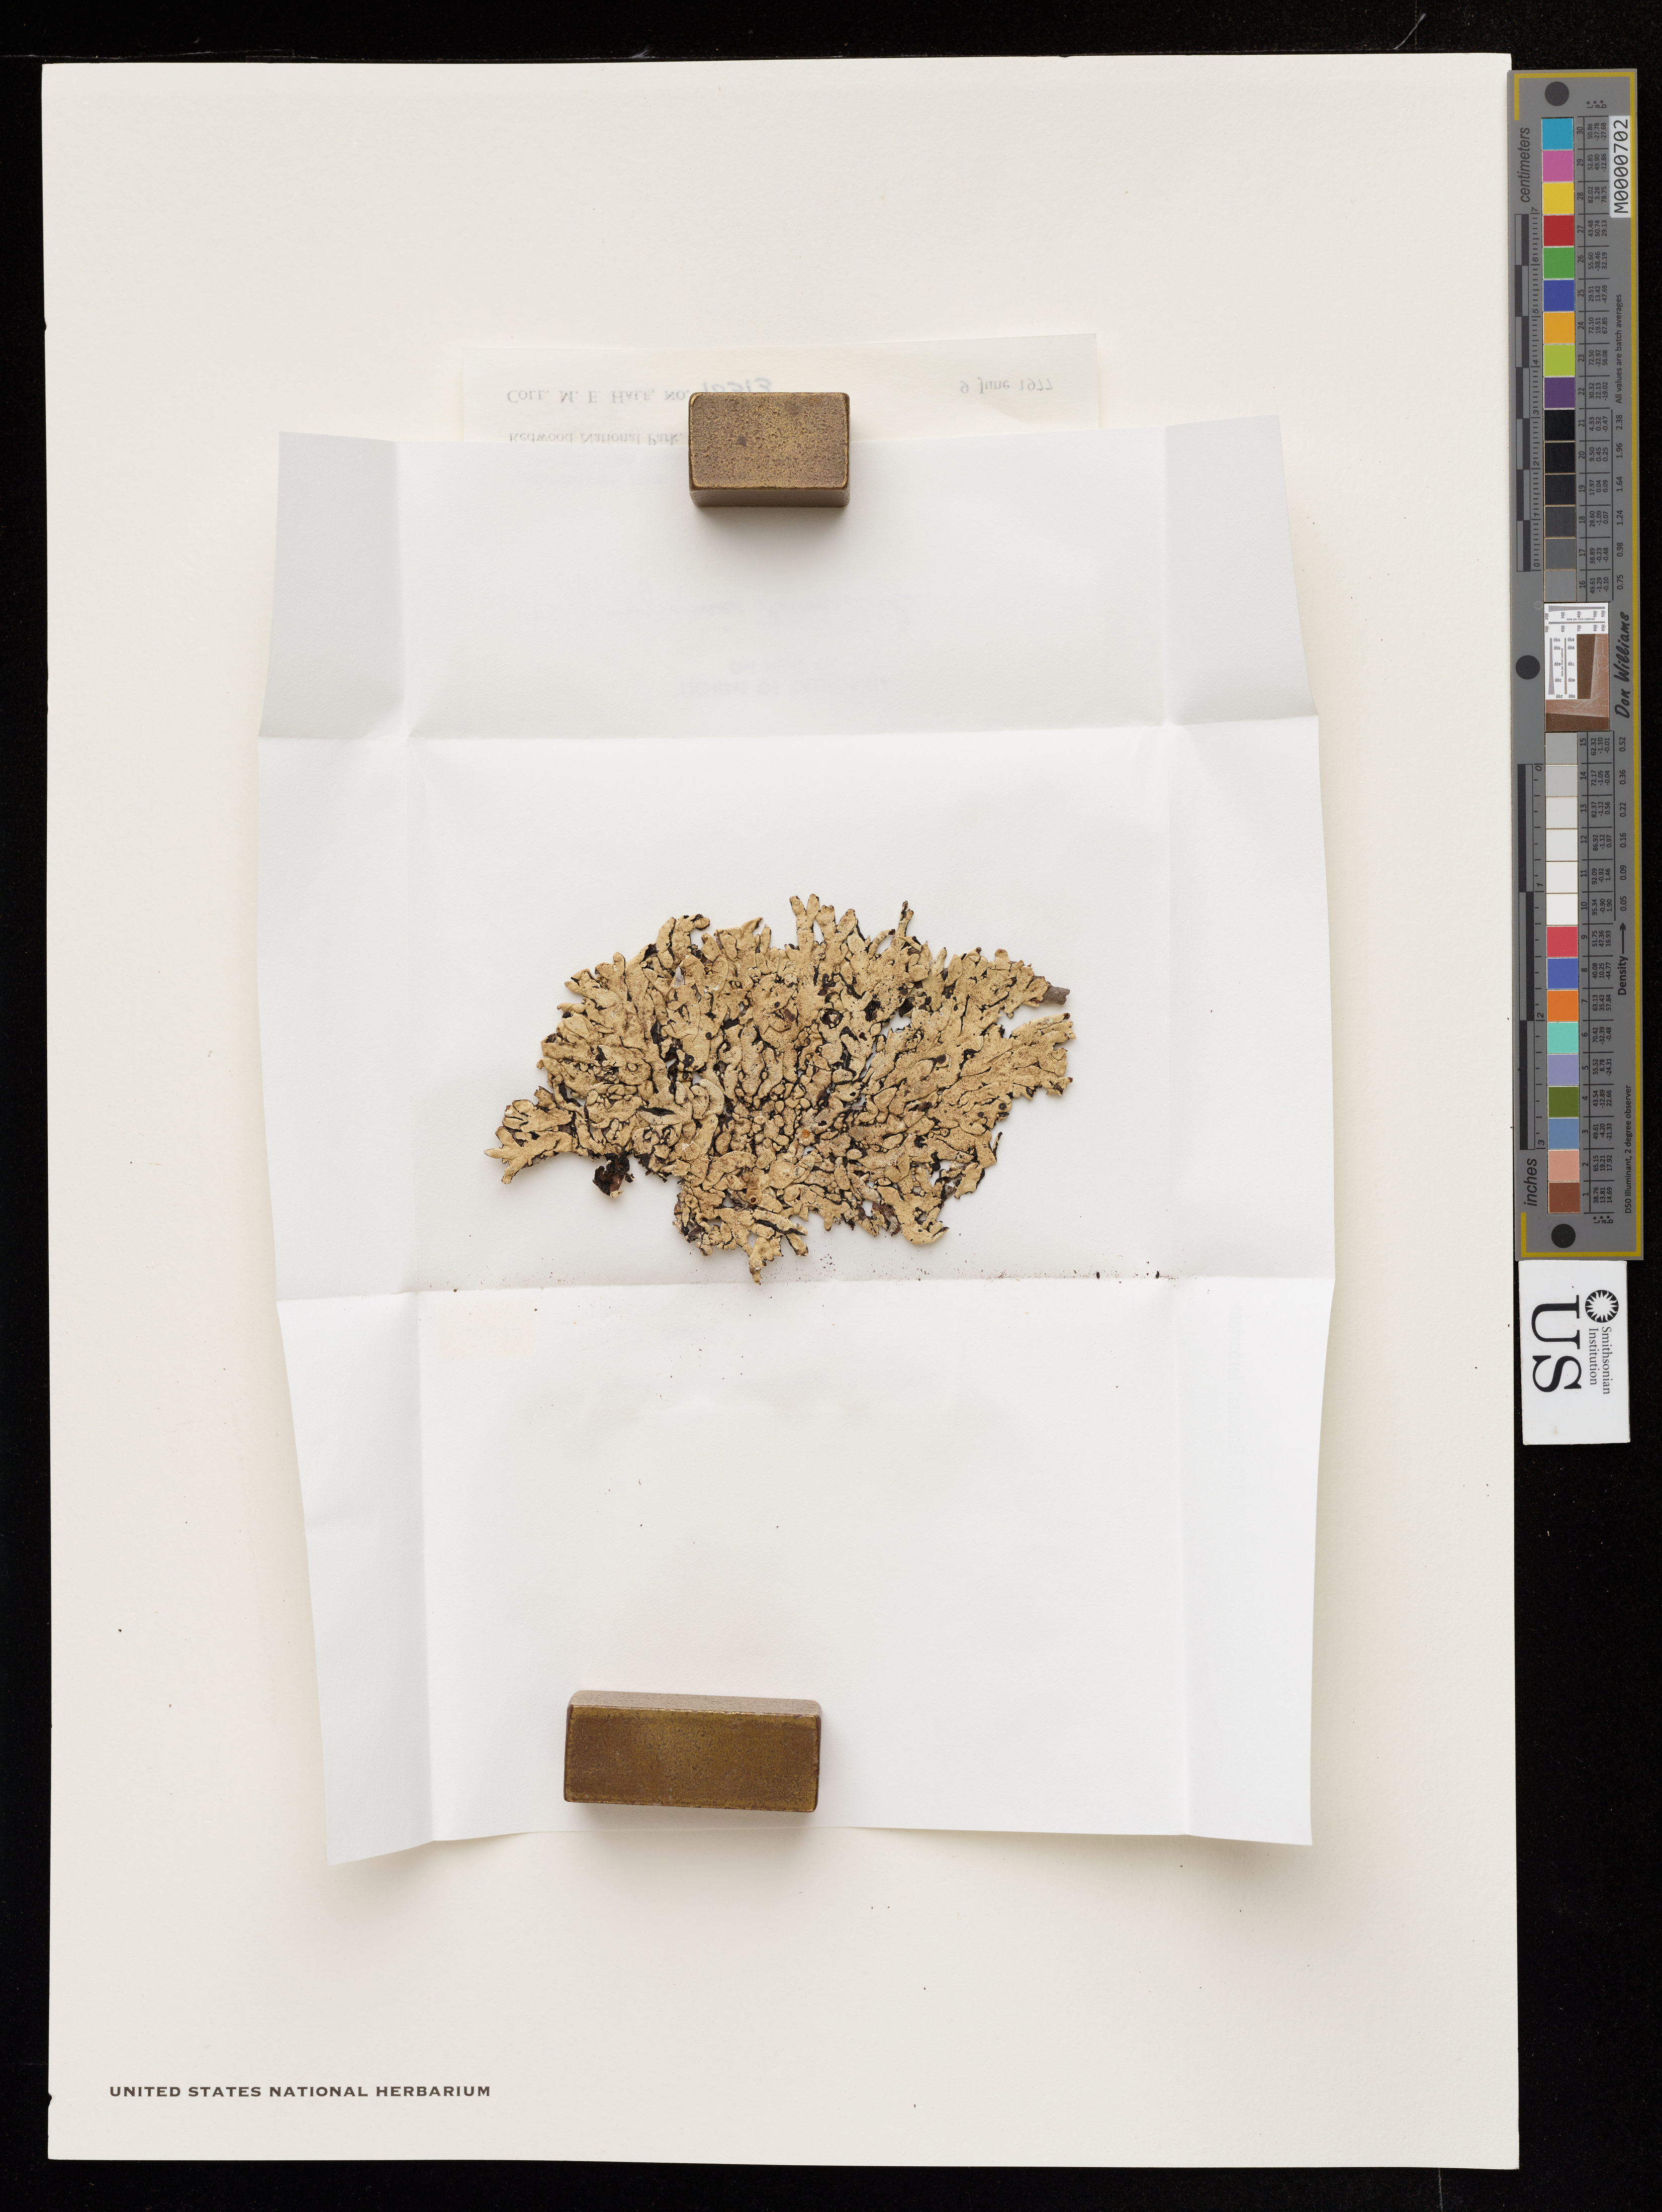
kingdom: Fungi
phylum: Ascomycota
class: Lecanoromycetes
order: Lecanorales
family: Parmeliaceae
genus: Hypogymnia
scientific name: Hypogymnia enteromorpha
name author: (Ach.) Nyl.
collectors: M. Hale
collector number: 48313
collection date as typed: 09 Jun 1977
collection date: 1977-06-09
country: United States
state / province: California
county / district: Del Norte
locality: Redwood nat. park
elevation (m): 0